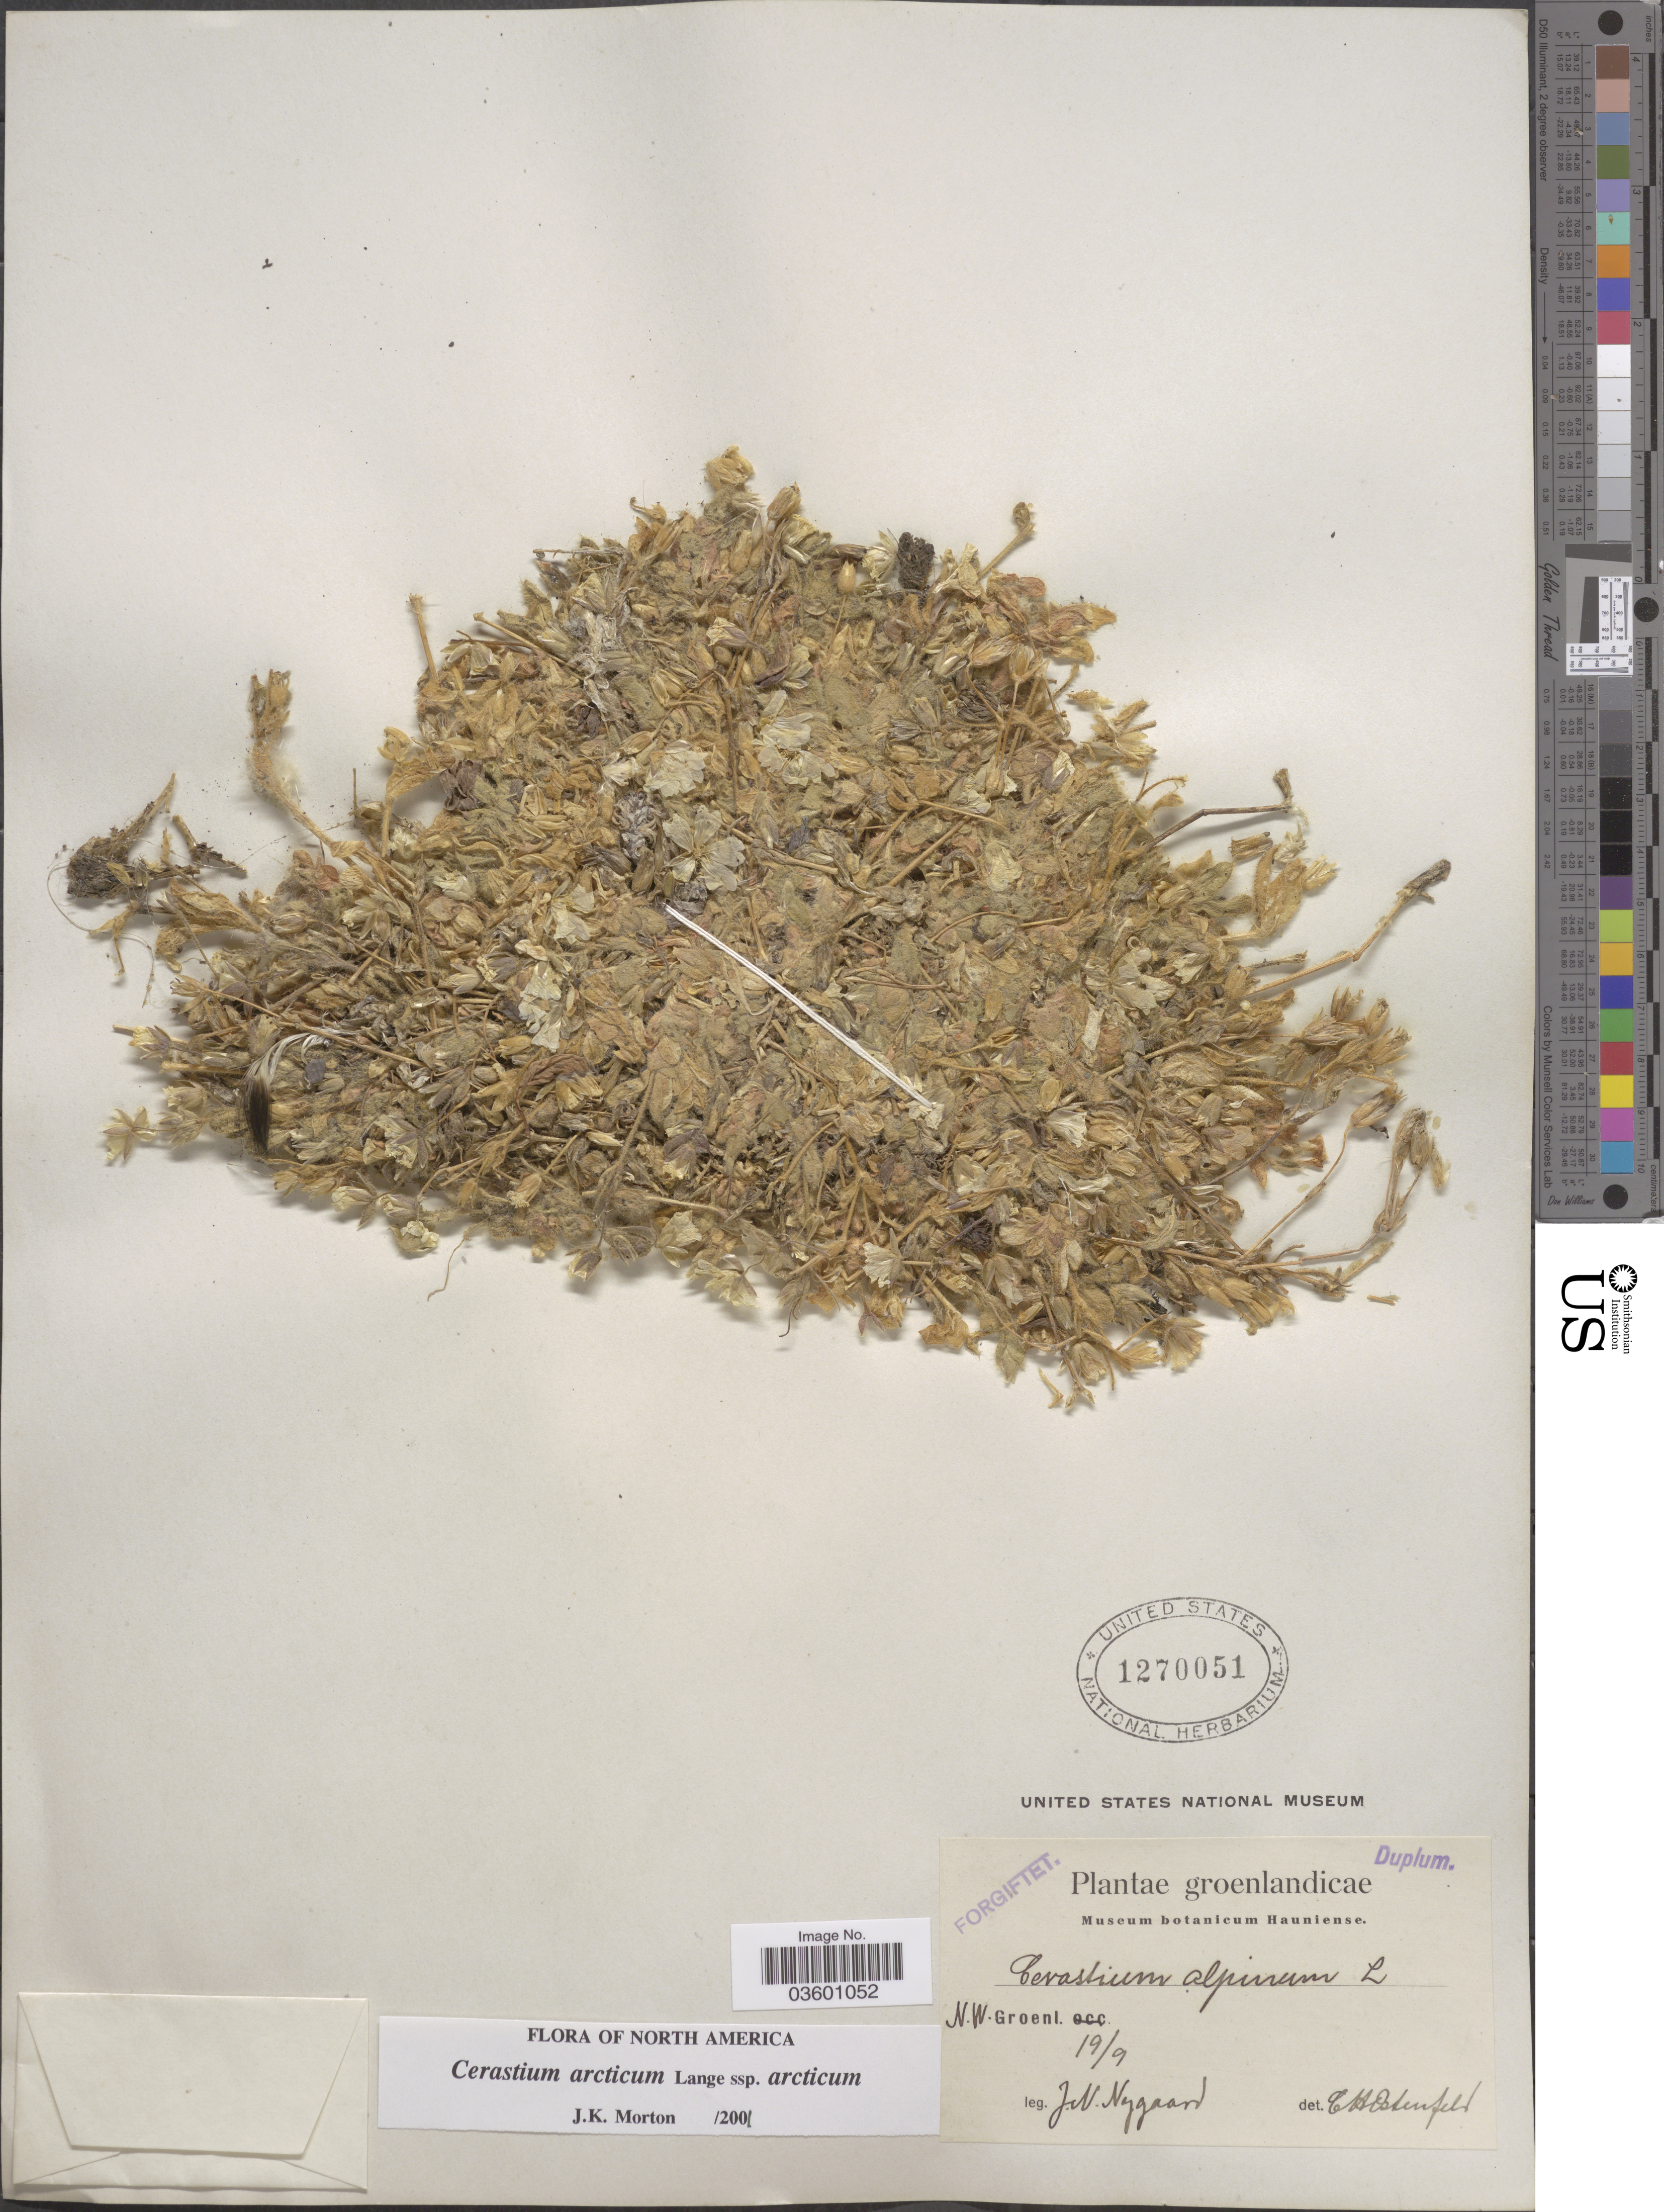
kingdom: Plantae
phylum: Tracheophyta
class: Magnoliopsida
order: Caryophyllales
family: Caryophyllaceae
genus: Cerastium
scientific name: Cerastium arcticum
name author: Lange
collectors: J. Nygaard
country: Greenland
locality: N. W. Groenl.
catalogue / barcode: US 1270051